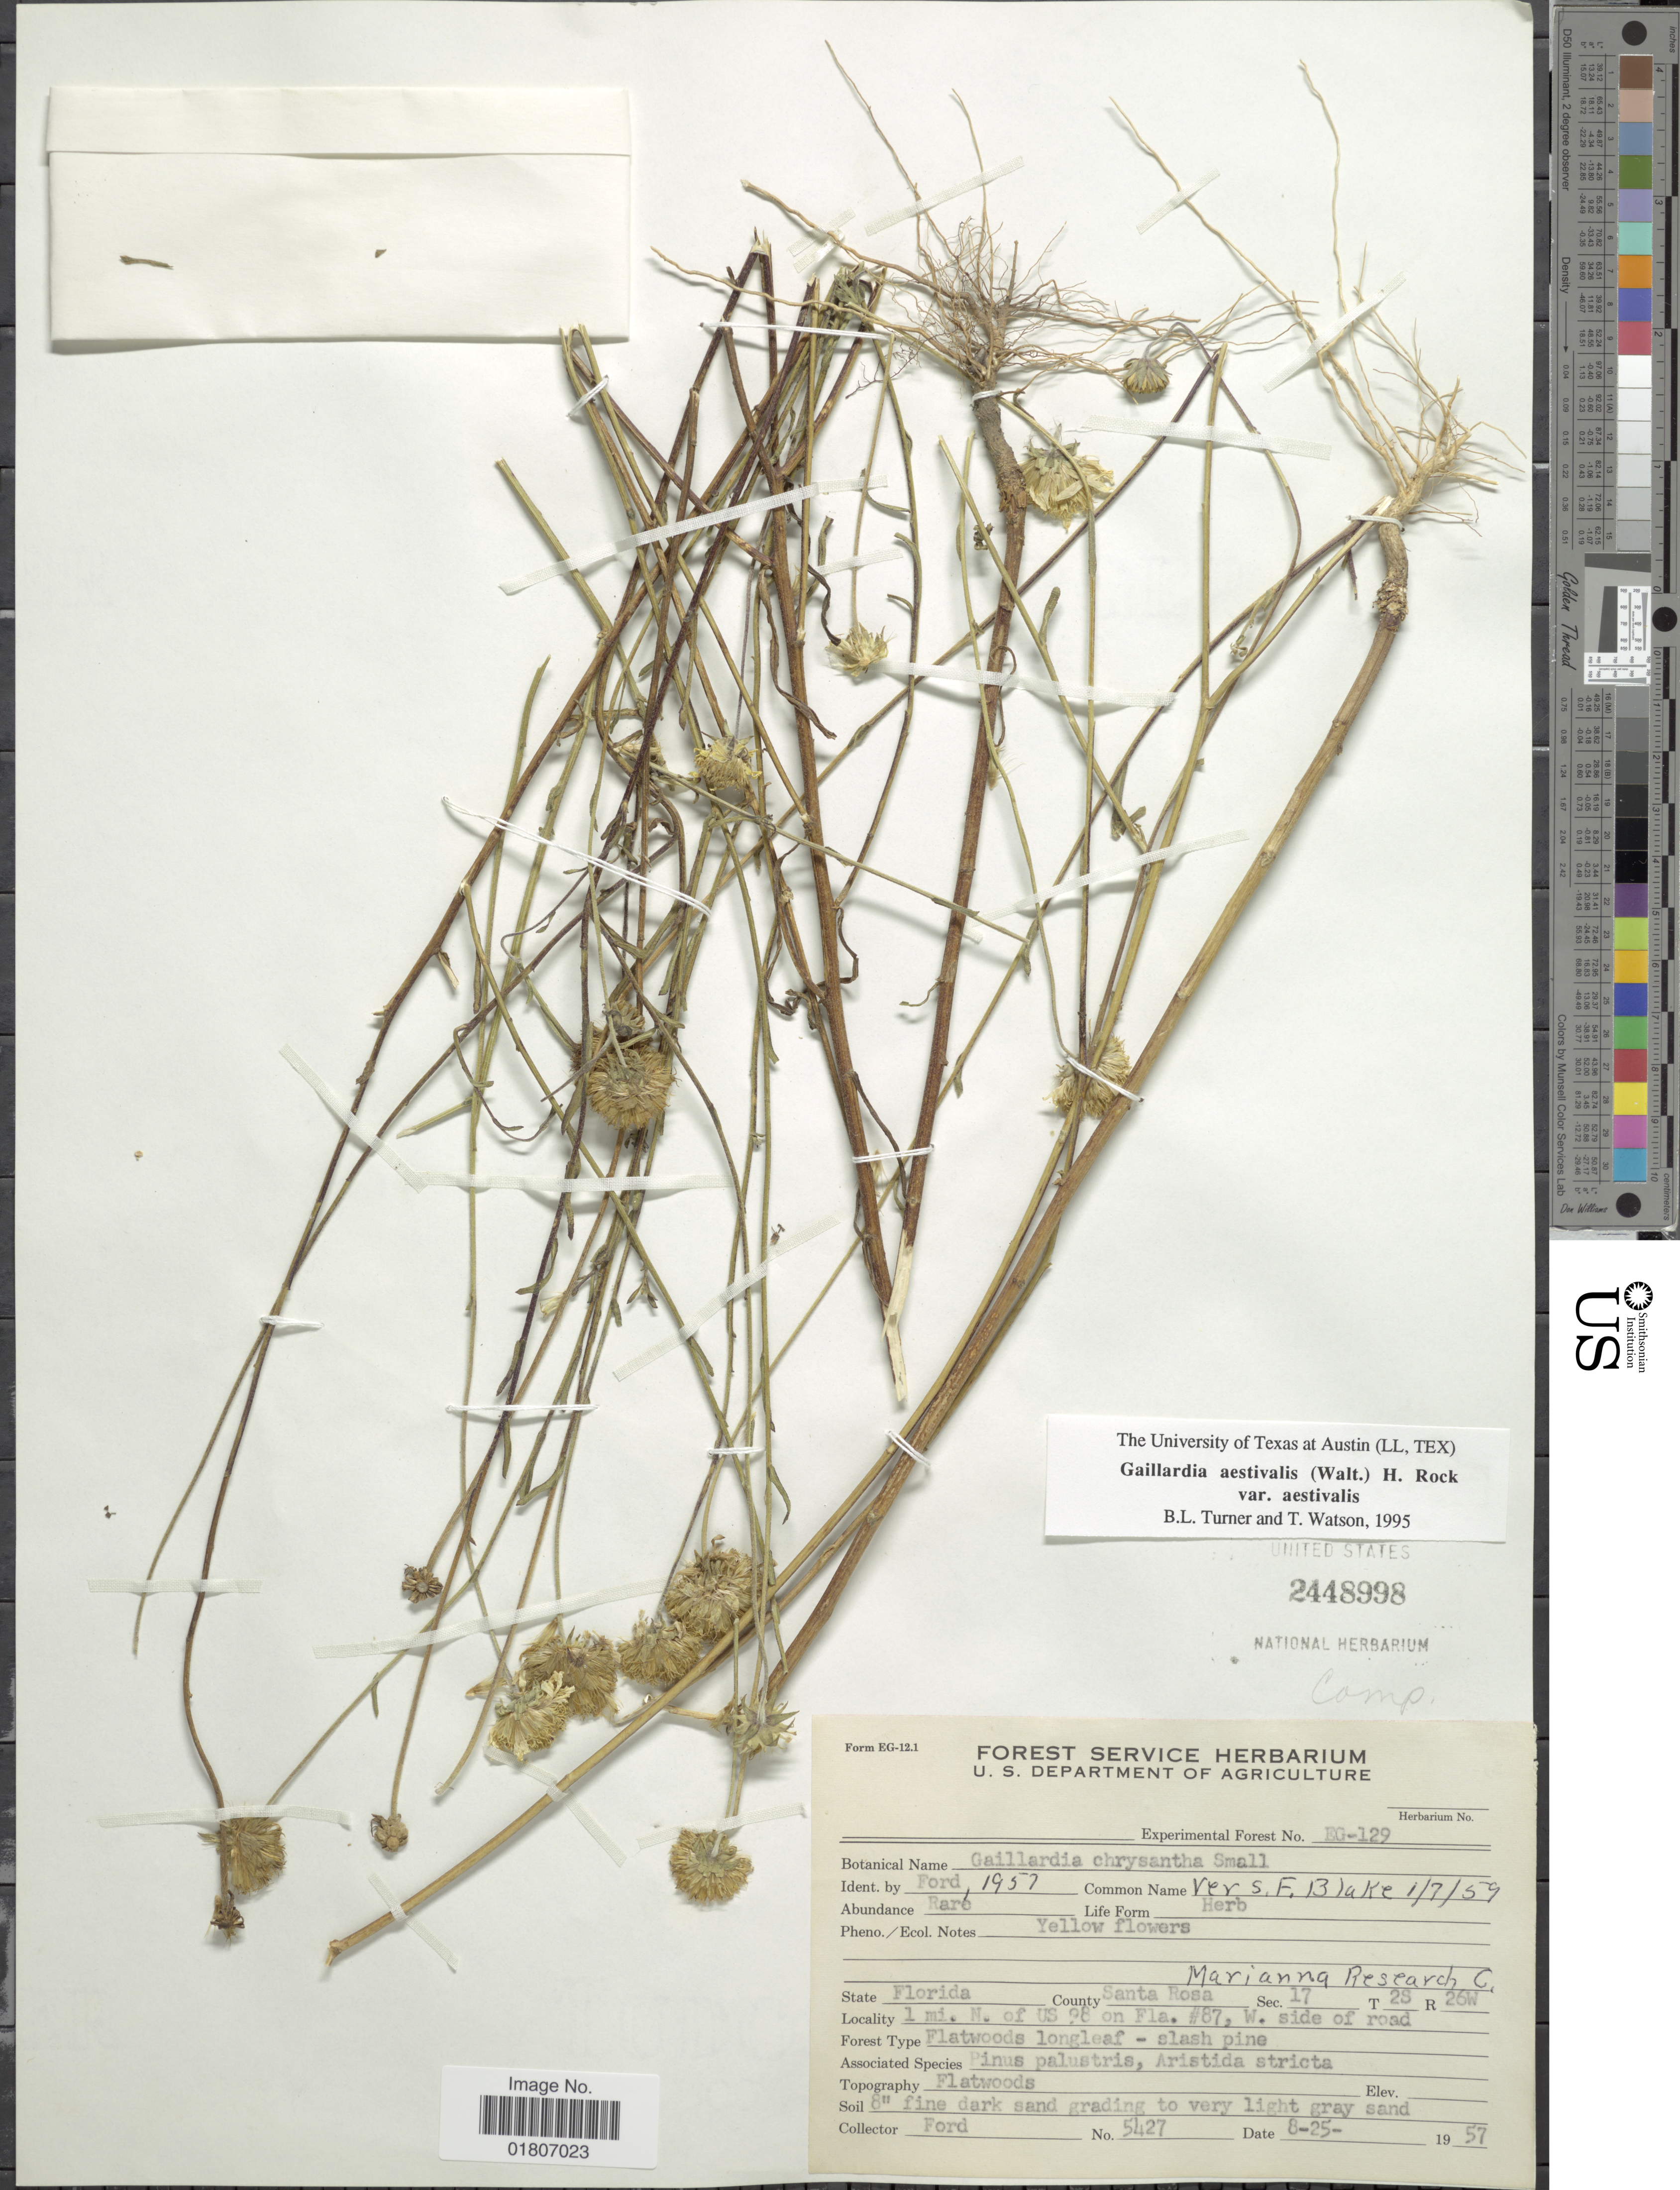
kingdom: Plantae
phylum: Tracheophyta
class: Magnoliopsida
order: Asterales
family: Asteraceae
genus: Gaillardia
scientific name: Gaillardia aestivalis var. aestivalis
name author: (Walter) H. Rock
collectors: -. Ford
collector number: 5427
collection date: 1957-08-25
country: United States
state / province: Florida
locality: County Santa Rosa. Sec. 17 T2S R26W. 1 mi. N. of US 28 on Fla. #87, W. side of road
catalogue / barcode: US 2448998